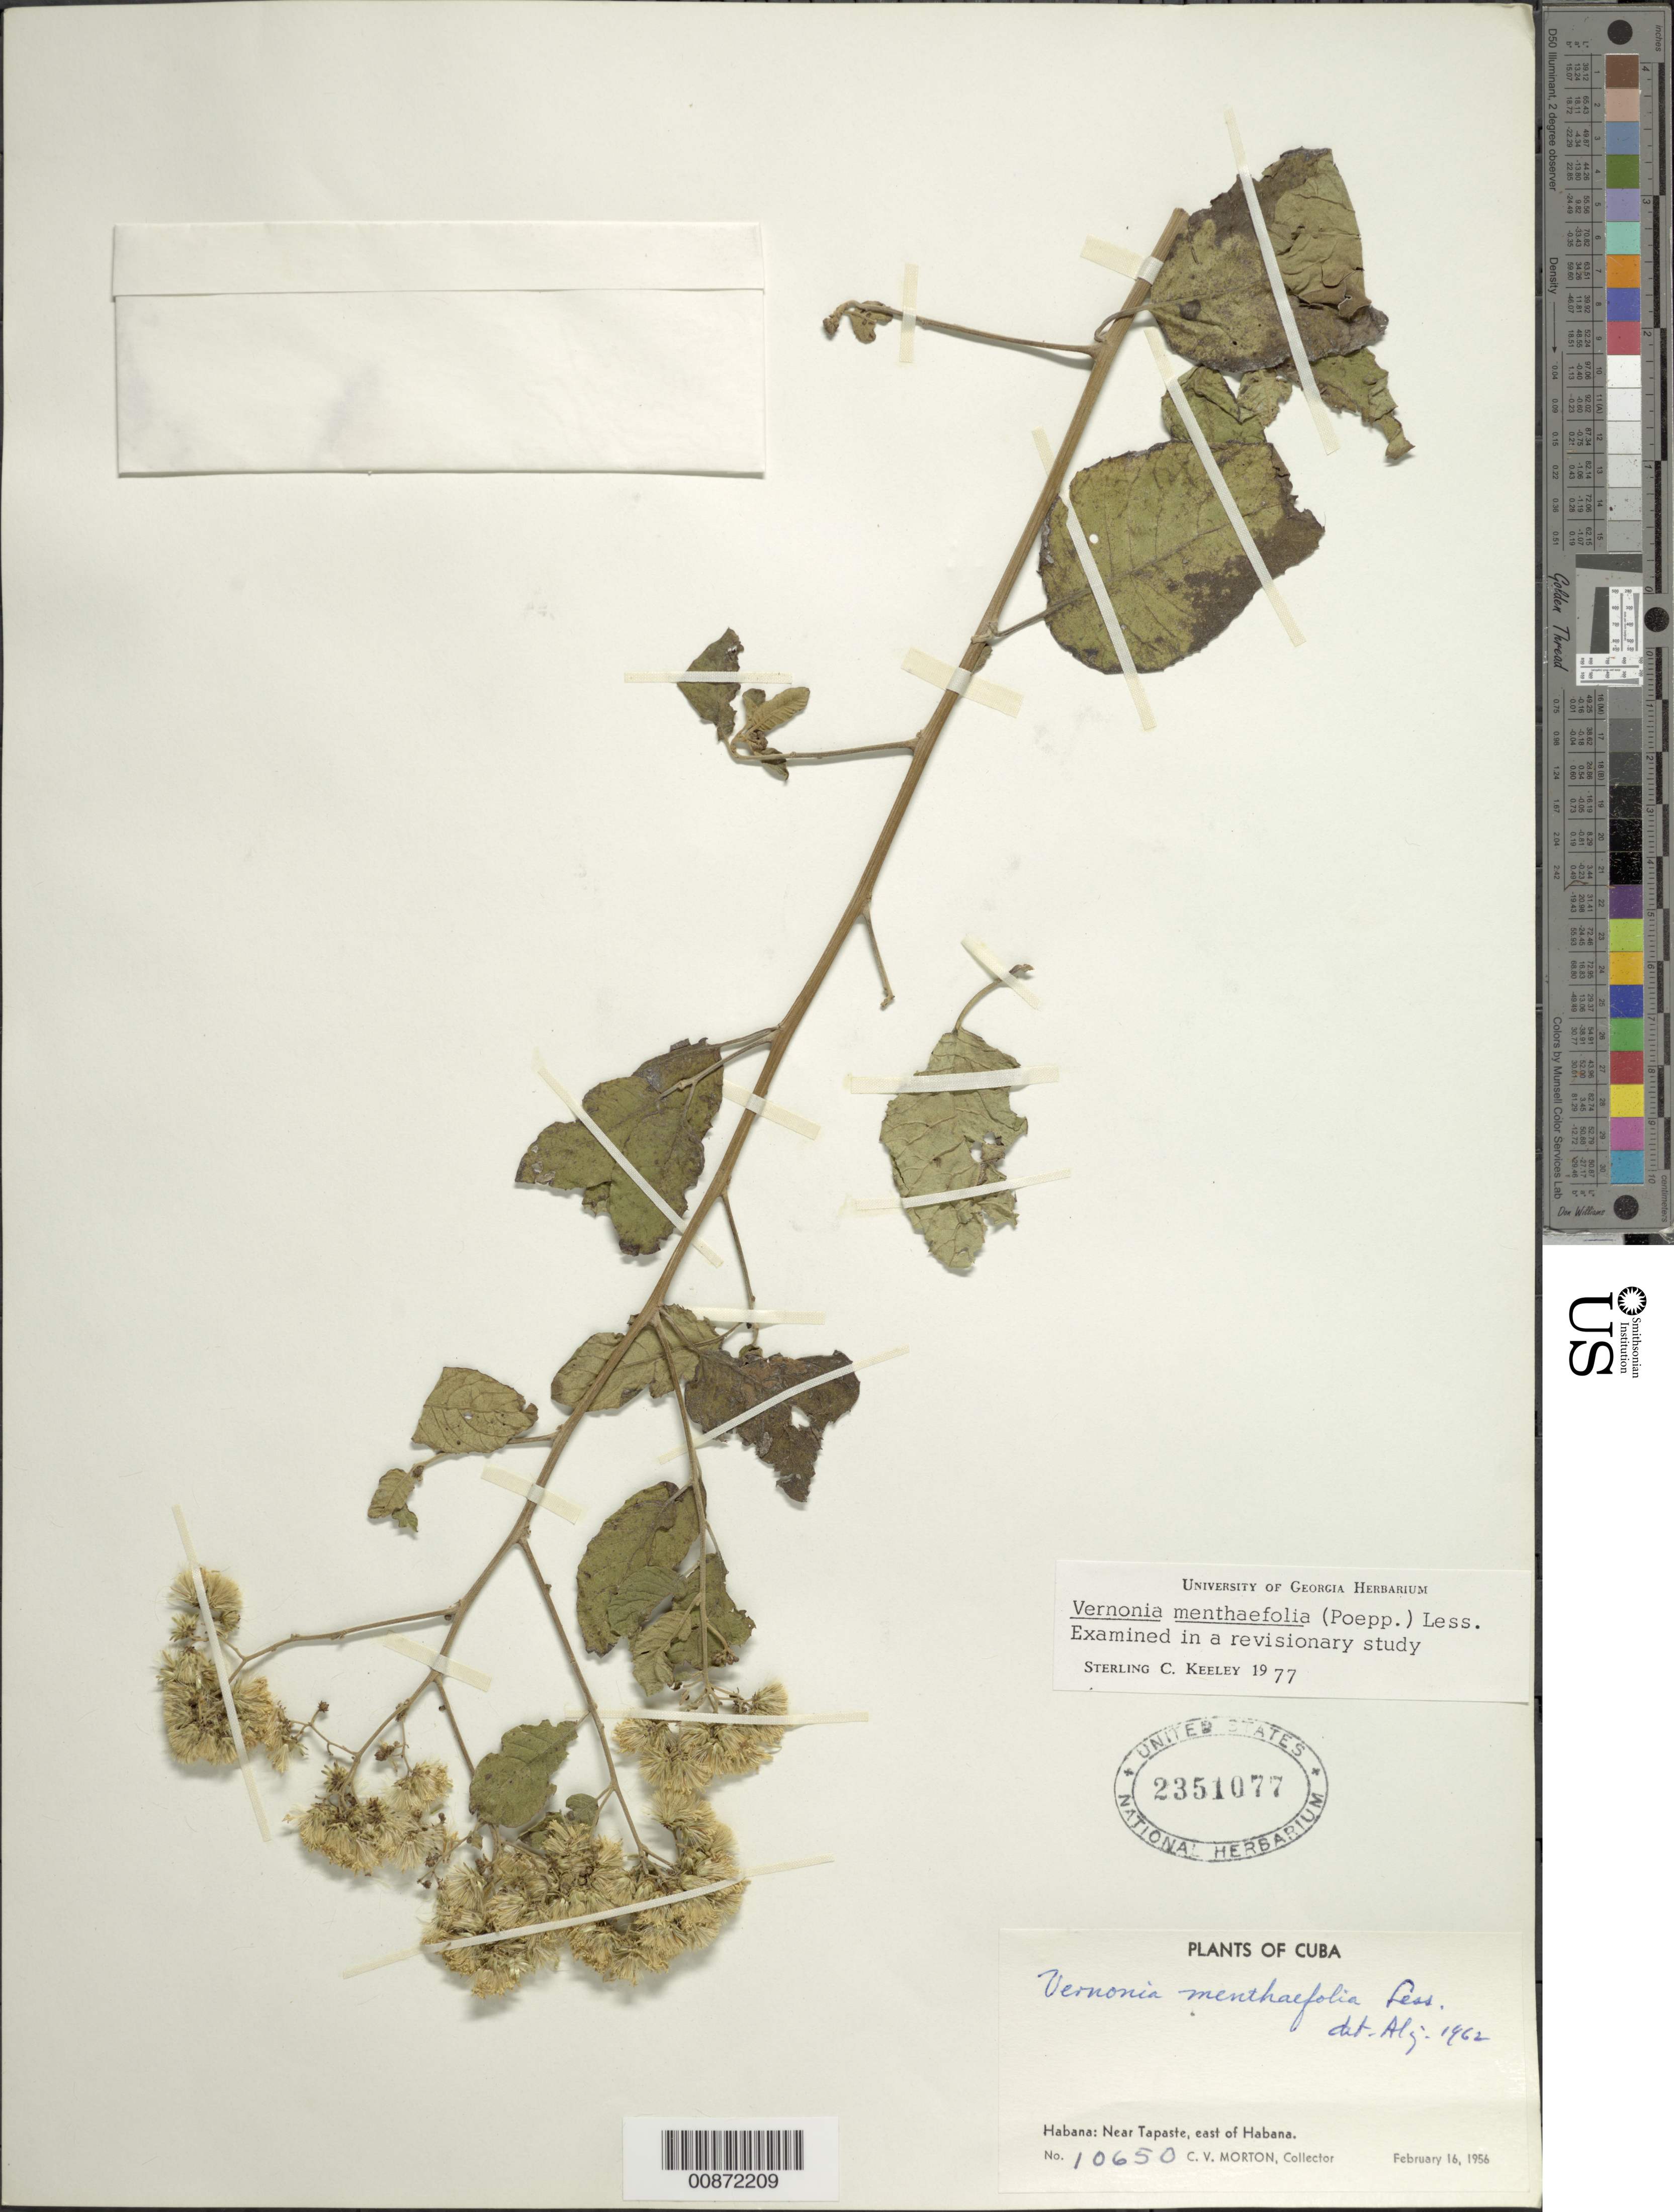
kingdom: Plantae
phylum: Tracheophyta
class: Magnoliopsida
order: Asterales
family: Asteraceae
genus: Vernonanthura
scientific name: Vernonanthura menthifolia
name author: (Poepp. ex Spreng.) H. Rob.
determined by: Liogier, Alain H.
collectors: C. V. Morton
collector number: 10650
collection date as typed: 16 Feb 1956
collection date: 1956-02-16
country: Cuba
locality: Habana: near Tapaste, east of Habana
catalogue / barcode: US 2351077